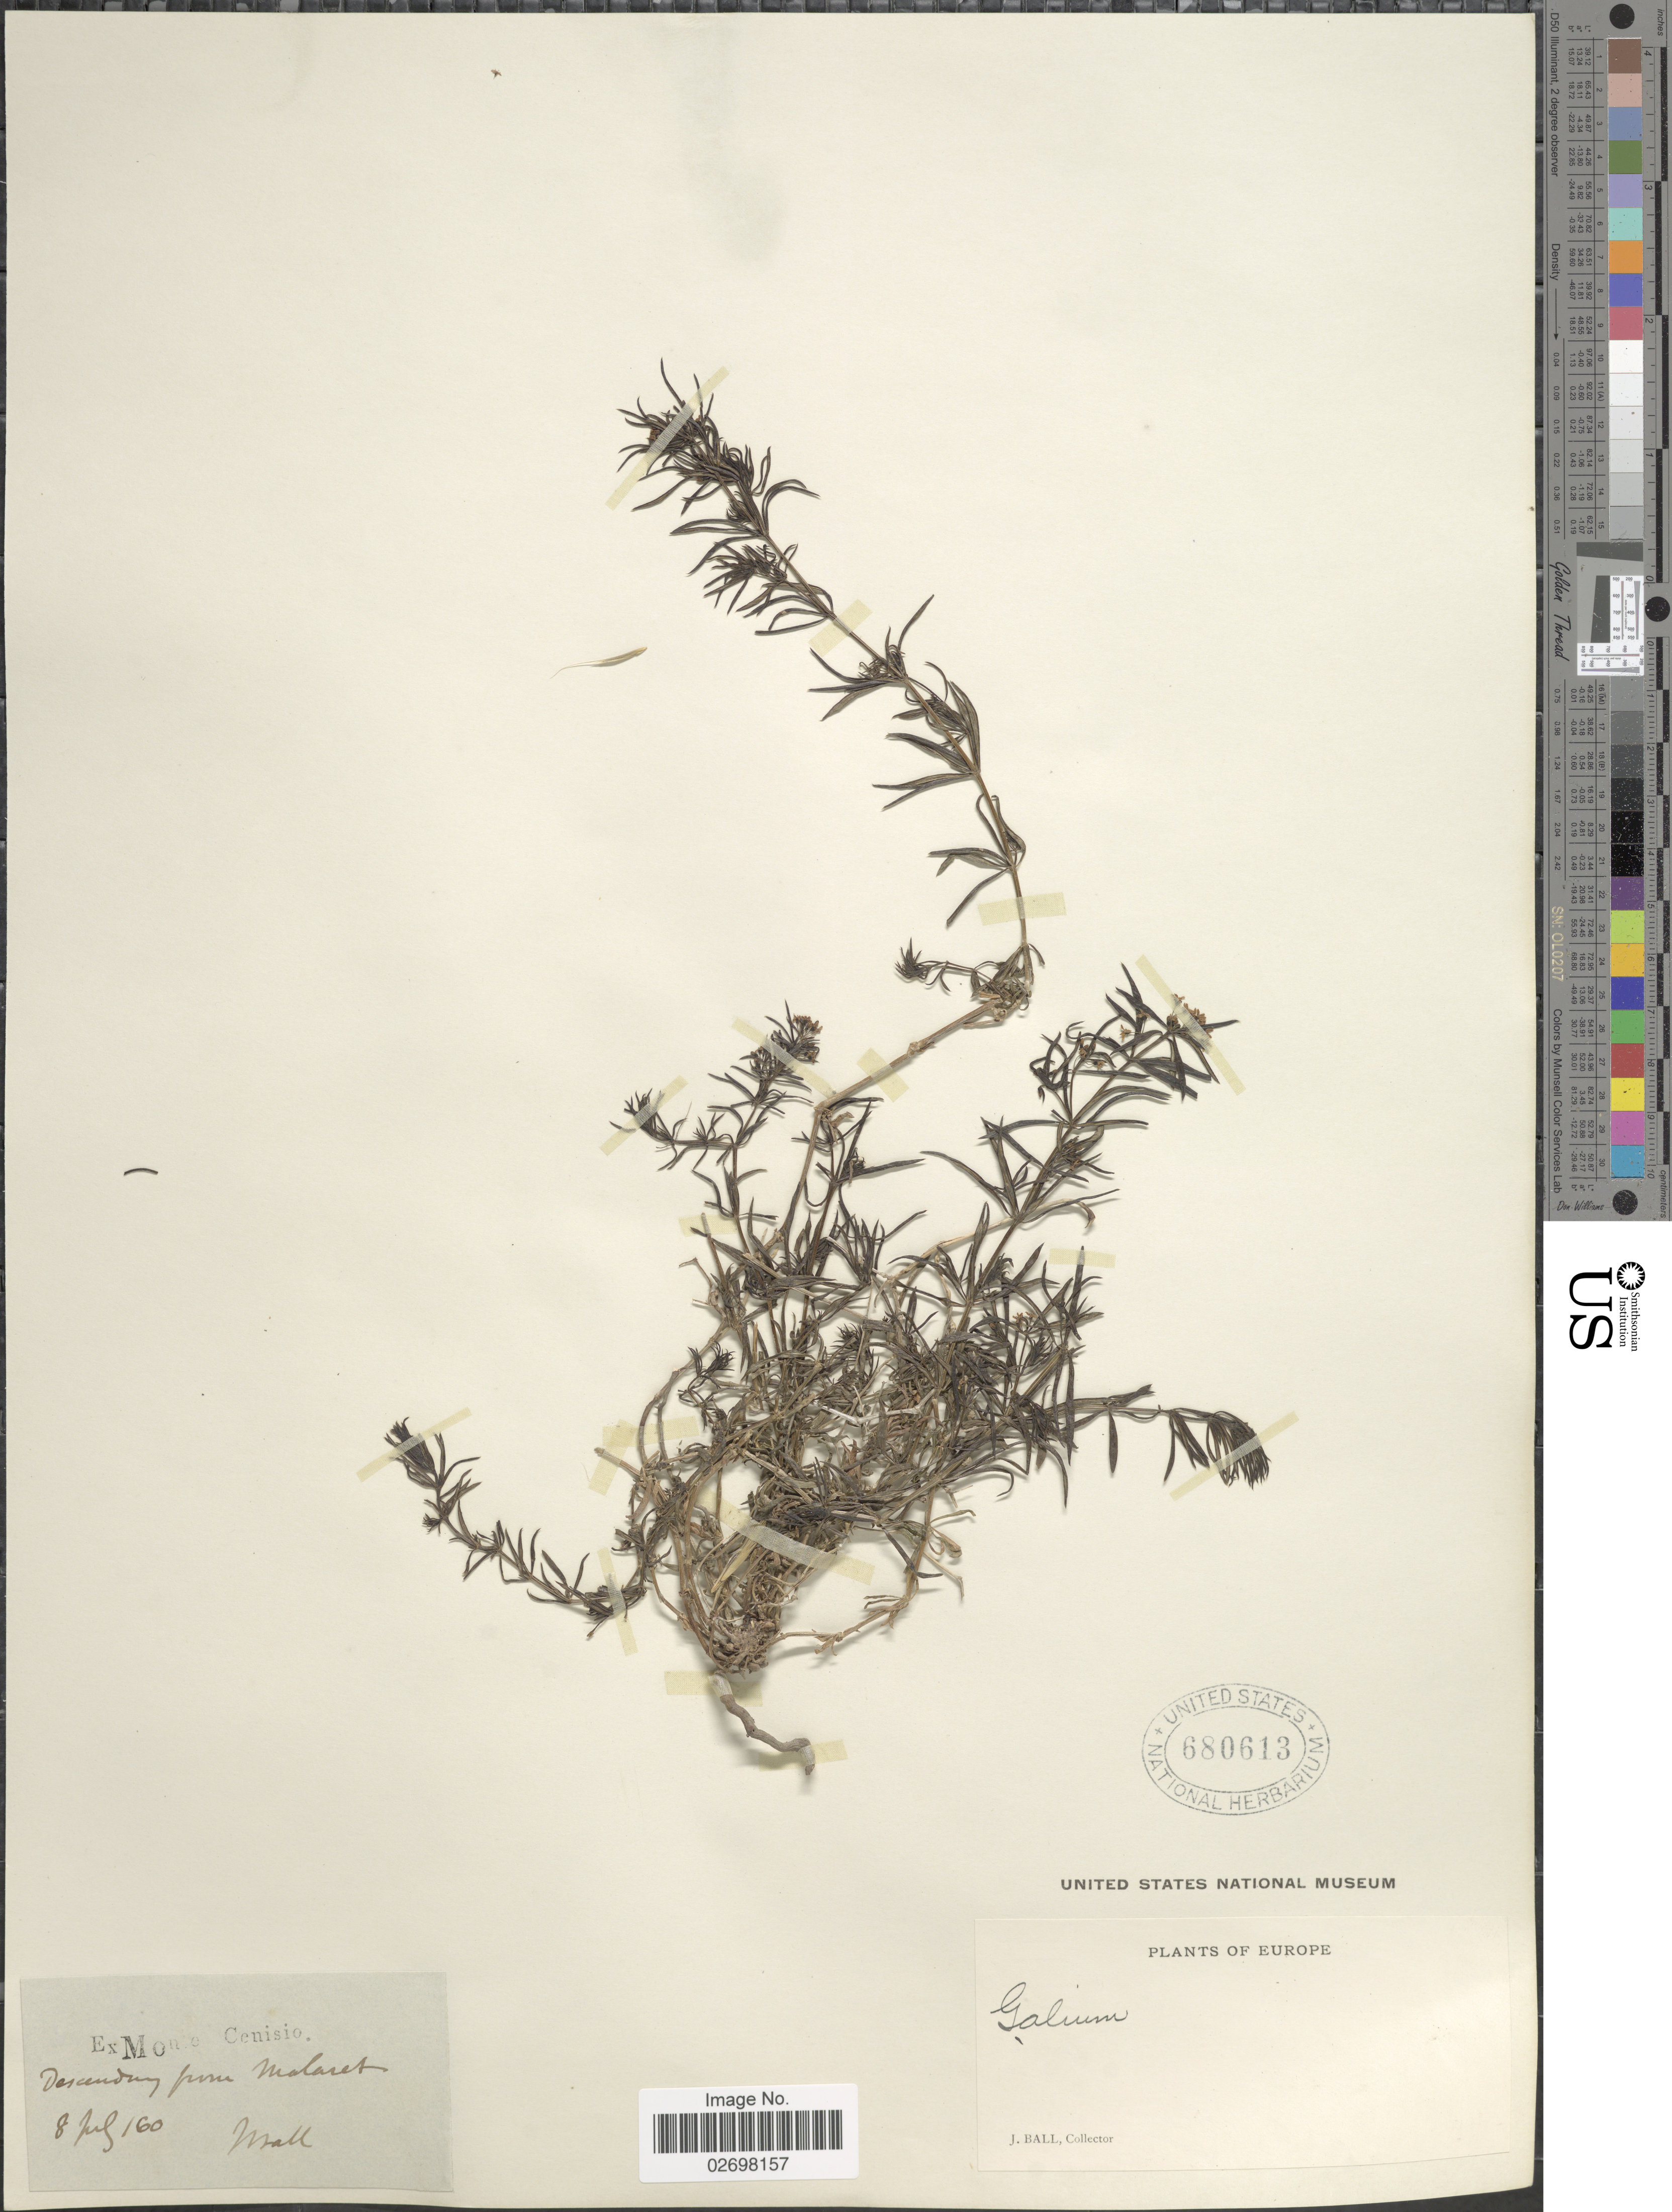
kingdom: Plantae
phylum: Tracheophyta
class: Magnoliopsida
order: Gentianales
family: Rubiaceae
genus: Galium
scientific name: Galium sp.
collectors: J. Ball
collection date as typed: Transcribed d/m/y: 8/7/60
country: France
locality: Monte Cenisio, Descending from Molaret, Europe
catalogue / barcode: US 680613